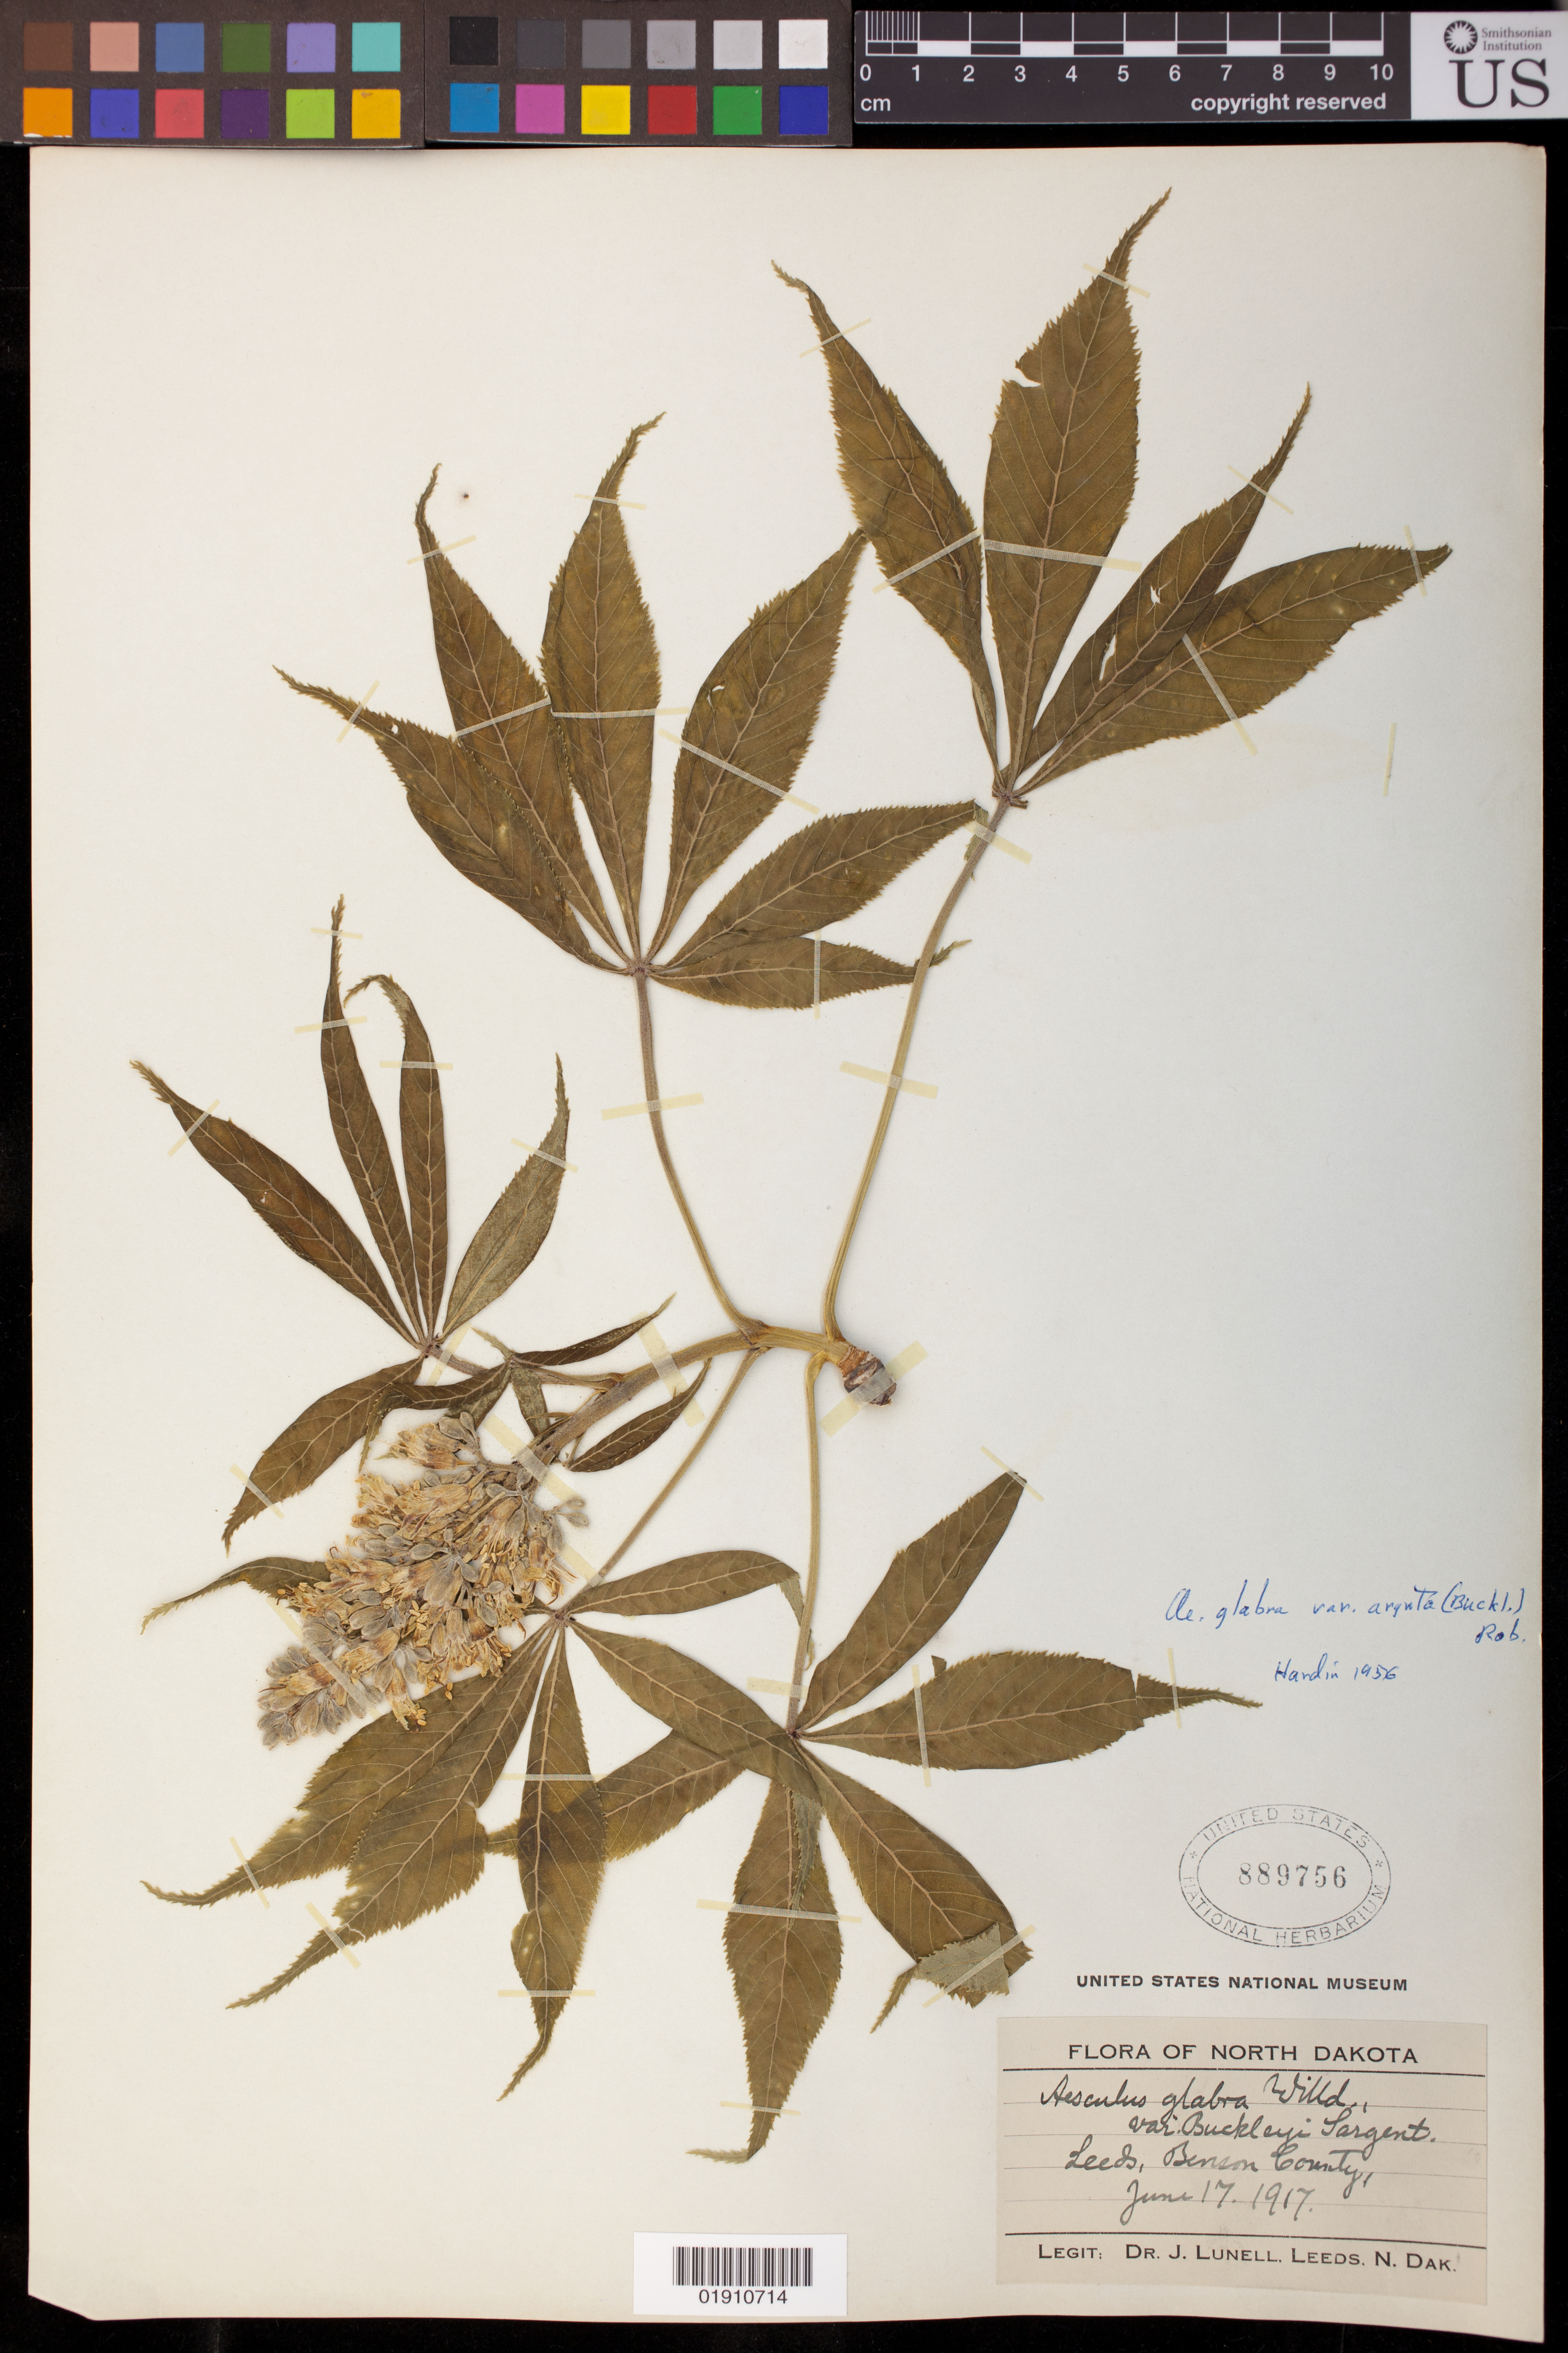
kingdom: Plantae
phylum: Tracheophyta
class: Magnoliopsida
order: Sapindales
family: Sapindaceae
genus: Aesculus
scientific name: Aesculus glabra var. anguta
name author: (Buckley) B.L. Rob.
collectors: J. Lunell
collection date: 1917-06-17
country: United States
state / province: North Dakota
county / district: Benson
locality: Leeds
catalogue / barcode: US 889756